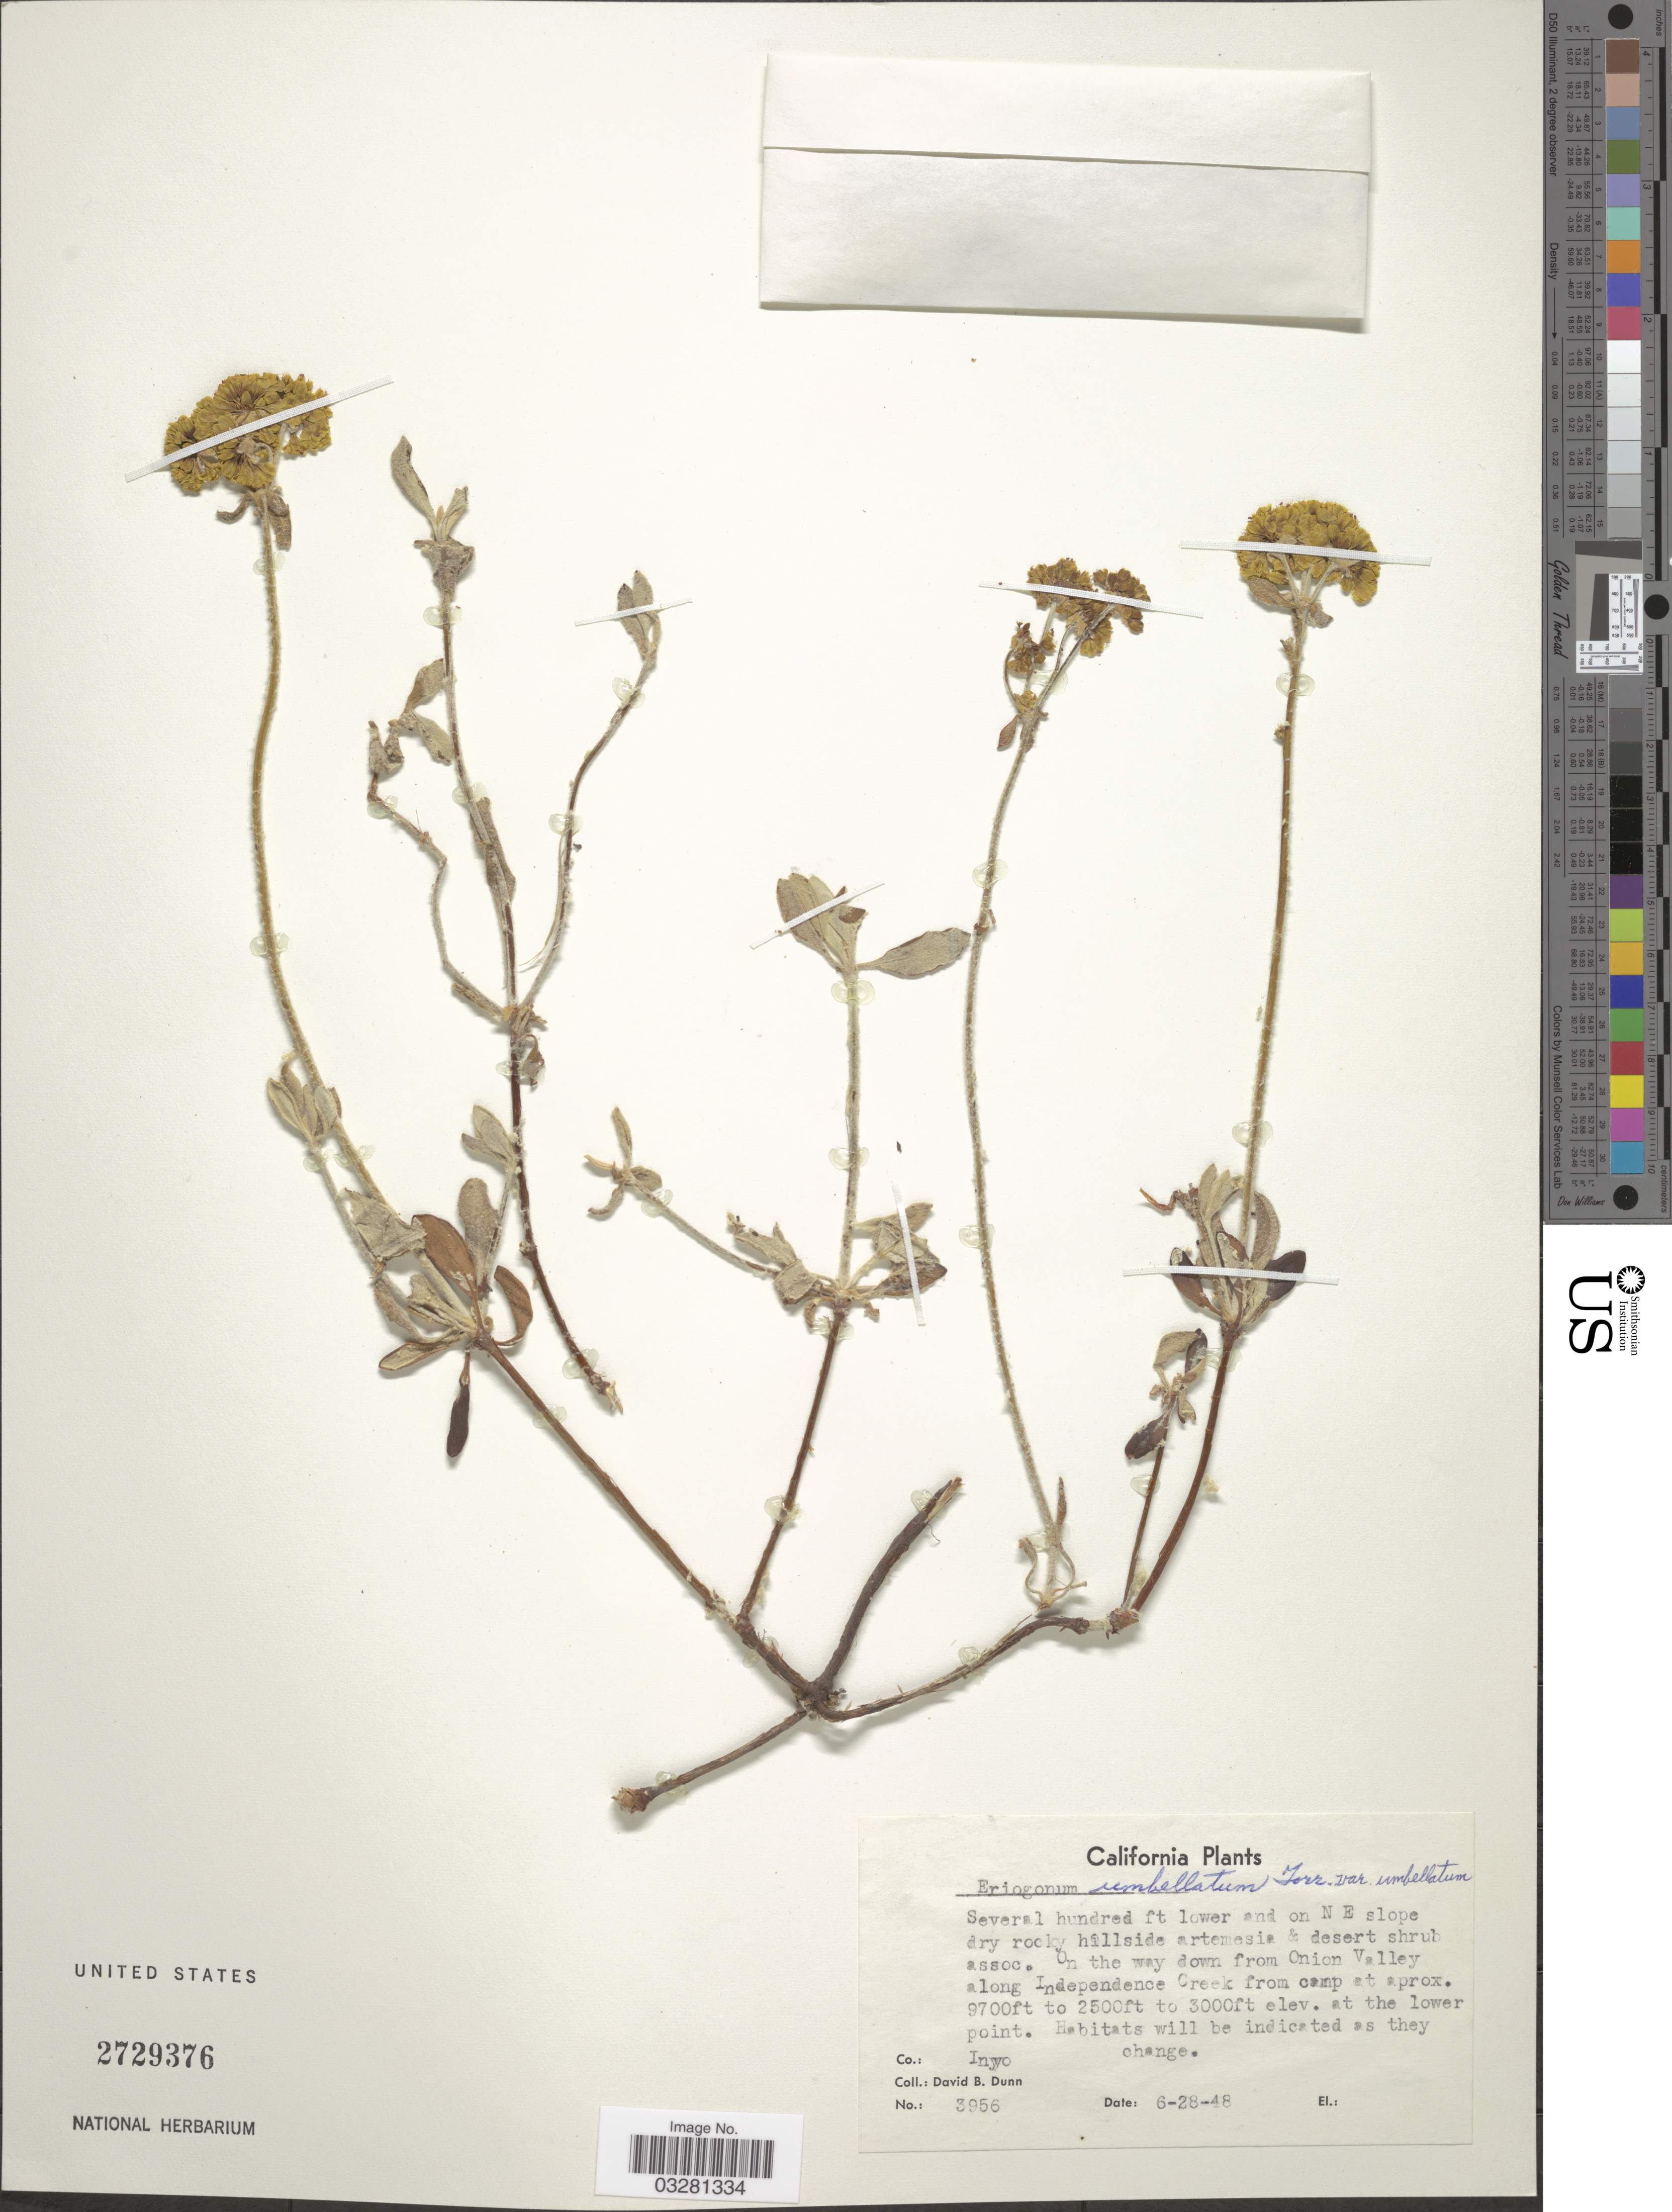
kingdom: Plantae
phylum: Tracheophyta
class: Magnoliopsida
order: Caryophyllales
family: Polygonaceae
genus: Eriogonum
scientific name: Eriogonum umbellatum var. umbellatum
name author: Torr.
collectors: D. B. Dunn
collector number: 3956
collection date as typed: Transcribed d/m/y: 28/6/48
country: United States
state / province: California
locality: On the way down from Onion Valley along Independence Creek from camp. Co.: Inyo.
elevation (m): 762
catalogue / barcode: US 2729376